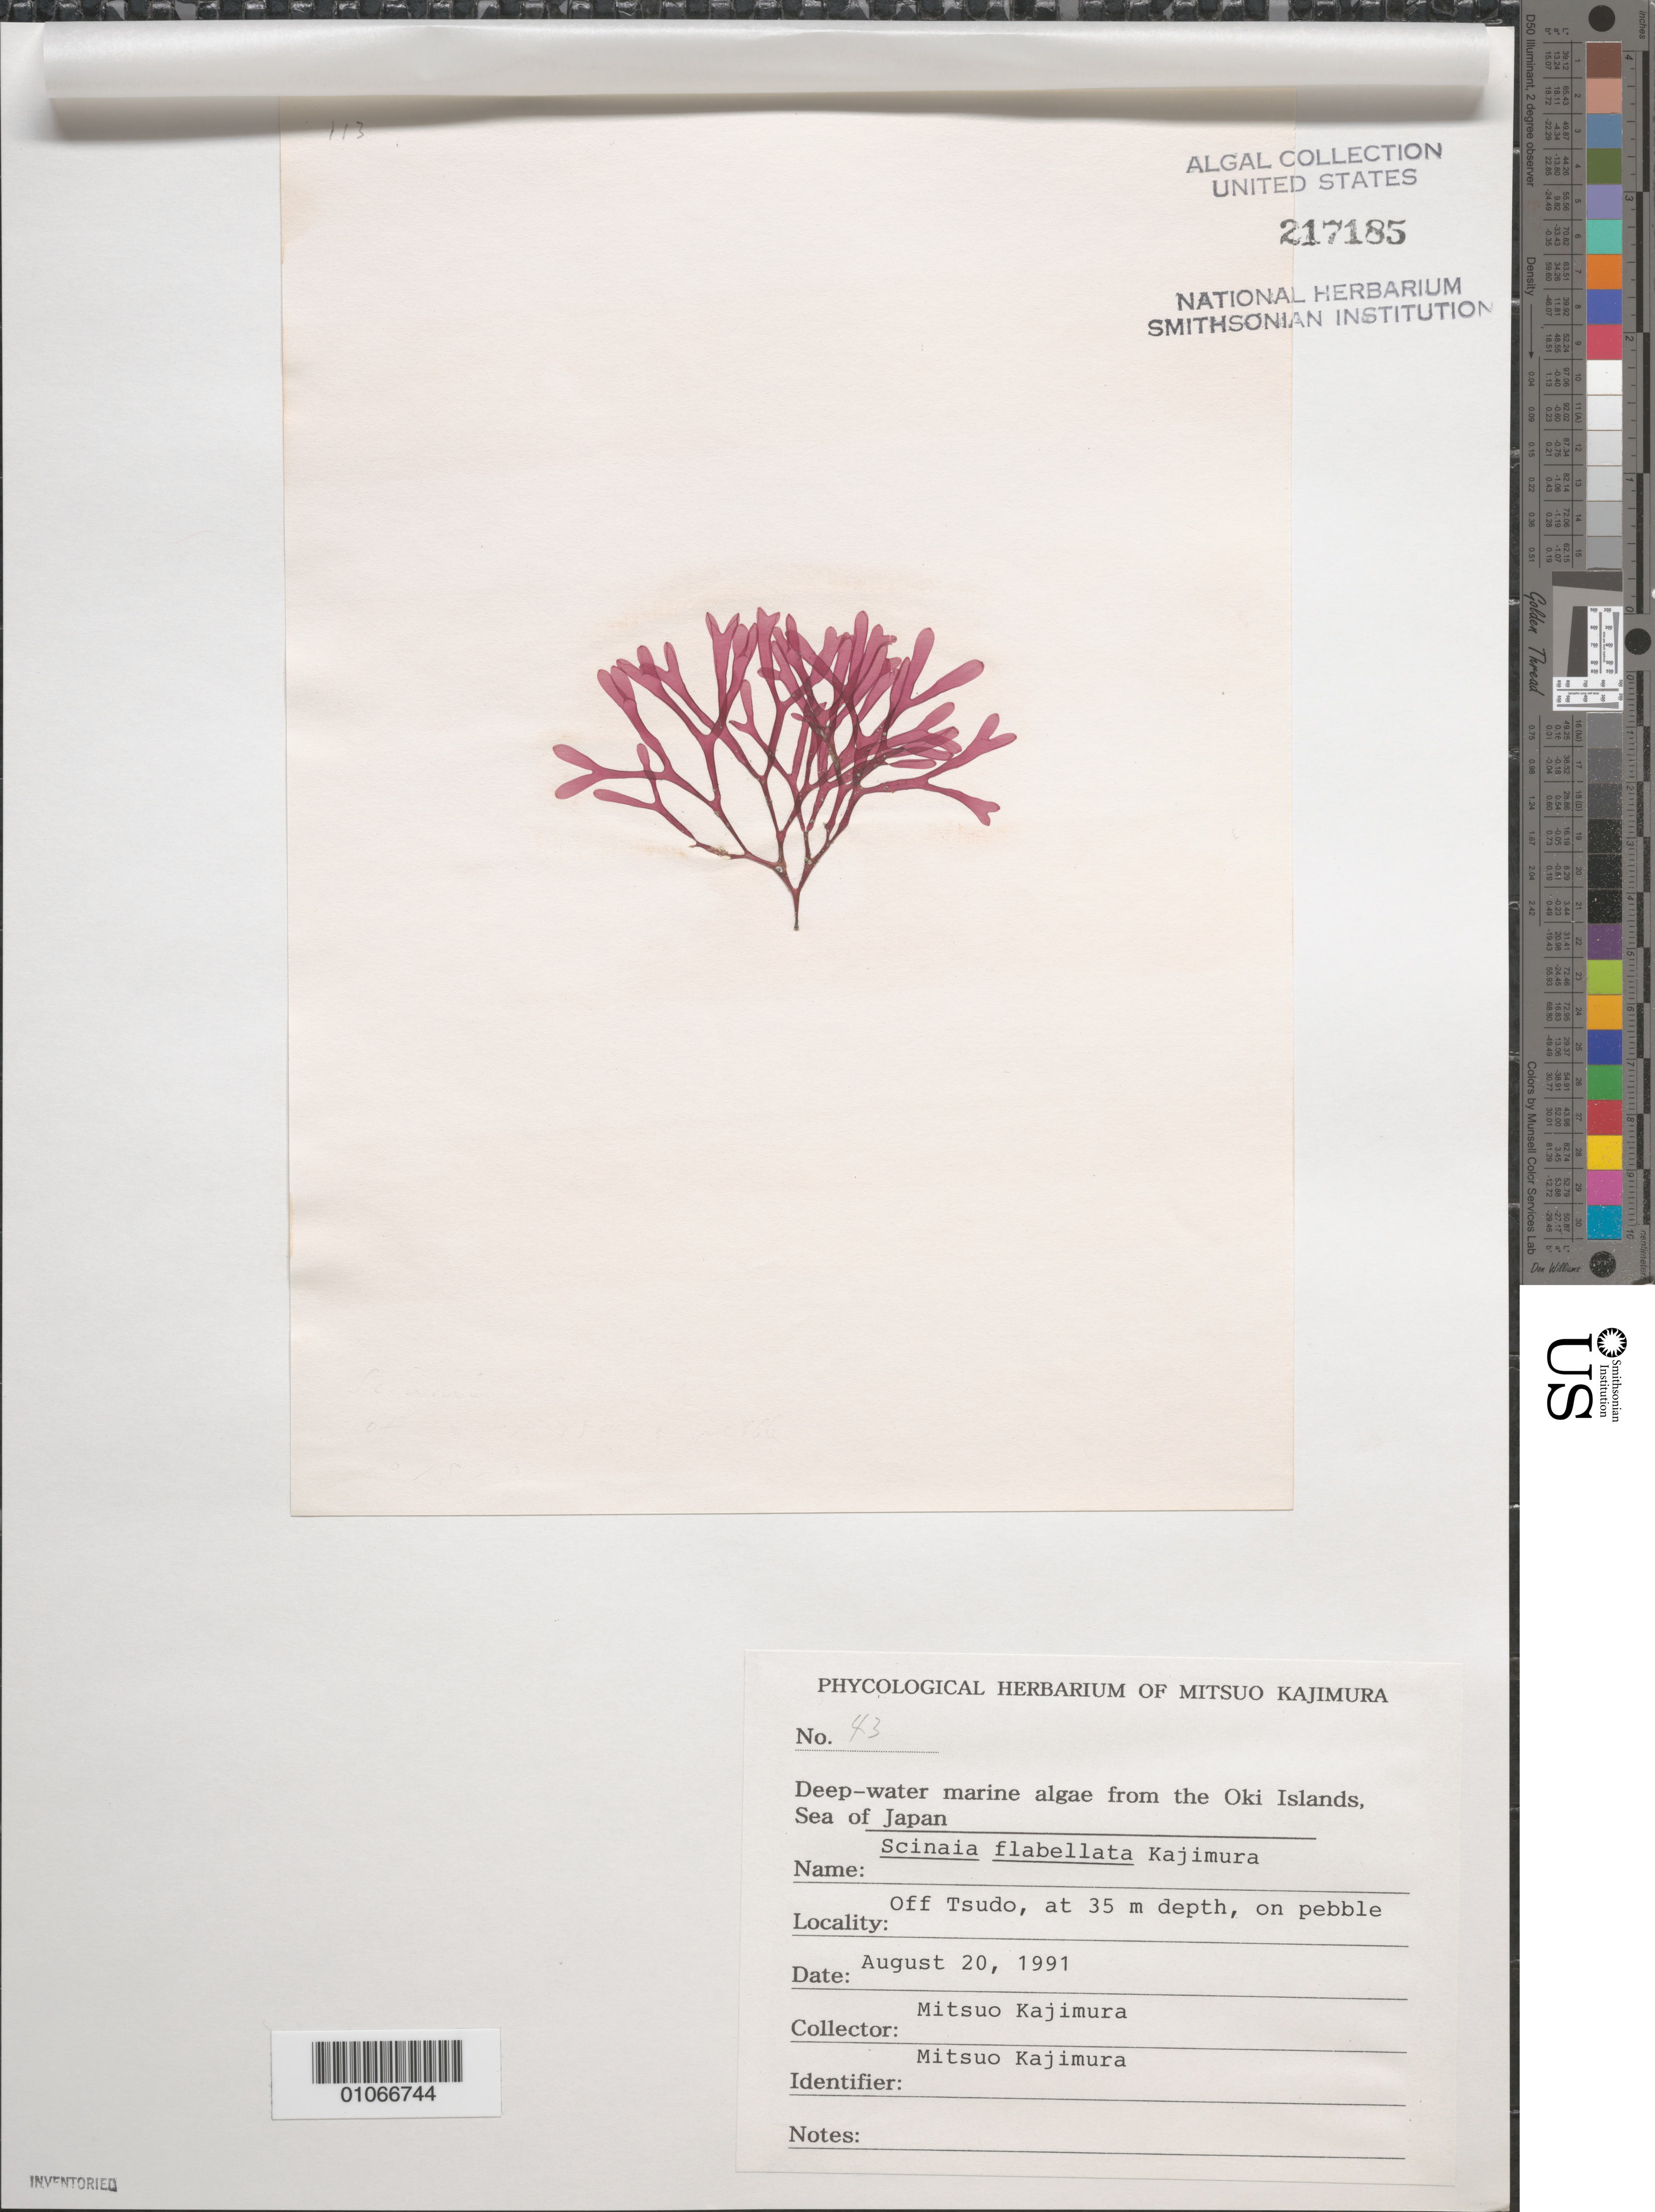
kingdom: Plantae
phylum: Rhodophyta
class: Florideophyceae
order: Nemaliales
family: Scinaiaceae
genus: Scinaia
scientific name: Scinaia flabellata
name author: M. Kajimura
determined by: Kajimura, Mitsuo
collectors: M. Kajimura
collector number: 43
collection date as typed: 20 Aug 1991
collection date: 1991-08-20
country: Japan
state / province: Simane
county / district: Oki District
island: Oki Islands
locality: Off Tsudo [village], Sea of Japan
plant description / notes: Phycologial Herbarium of Mitsuo Kajimura, Deep-water marine algae from the Oki Islands, Sea of Japan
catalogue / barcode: US 217185